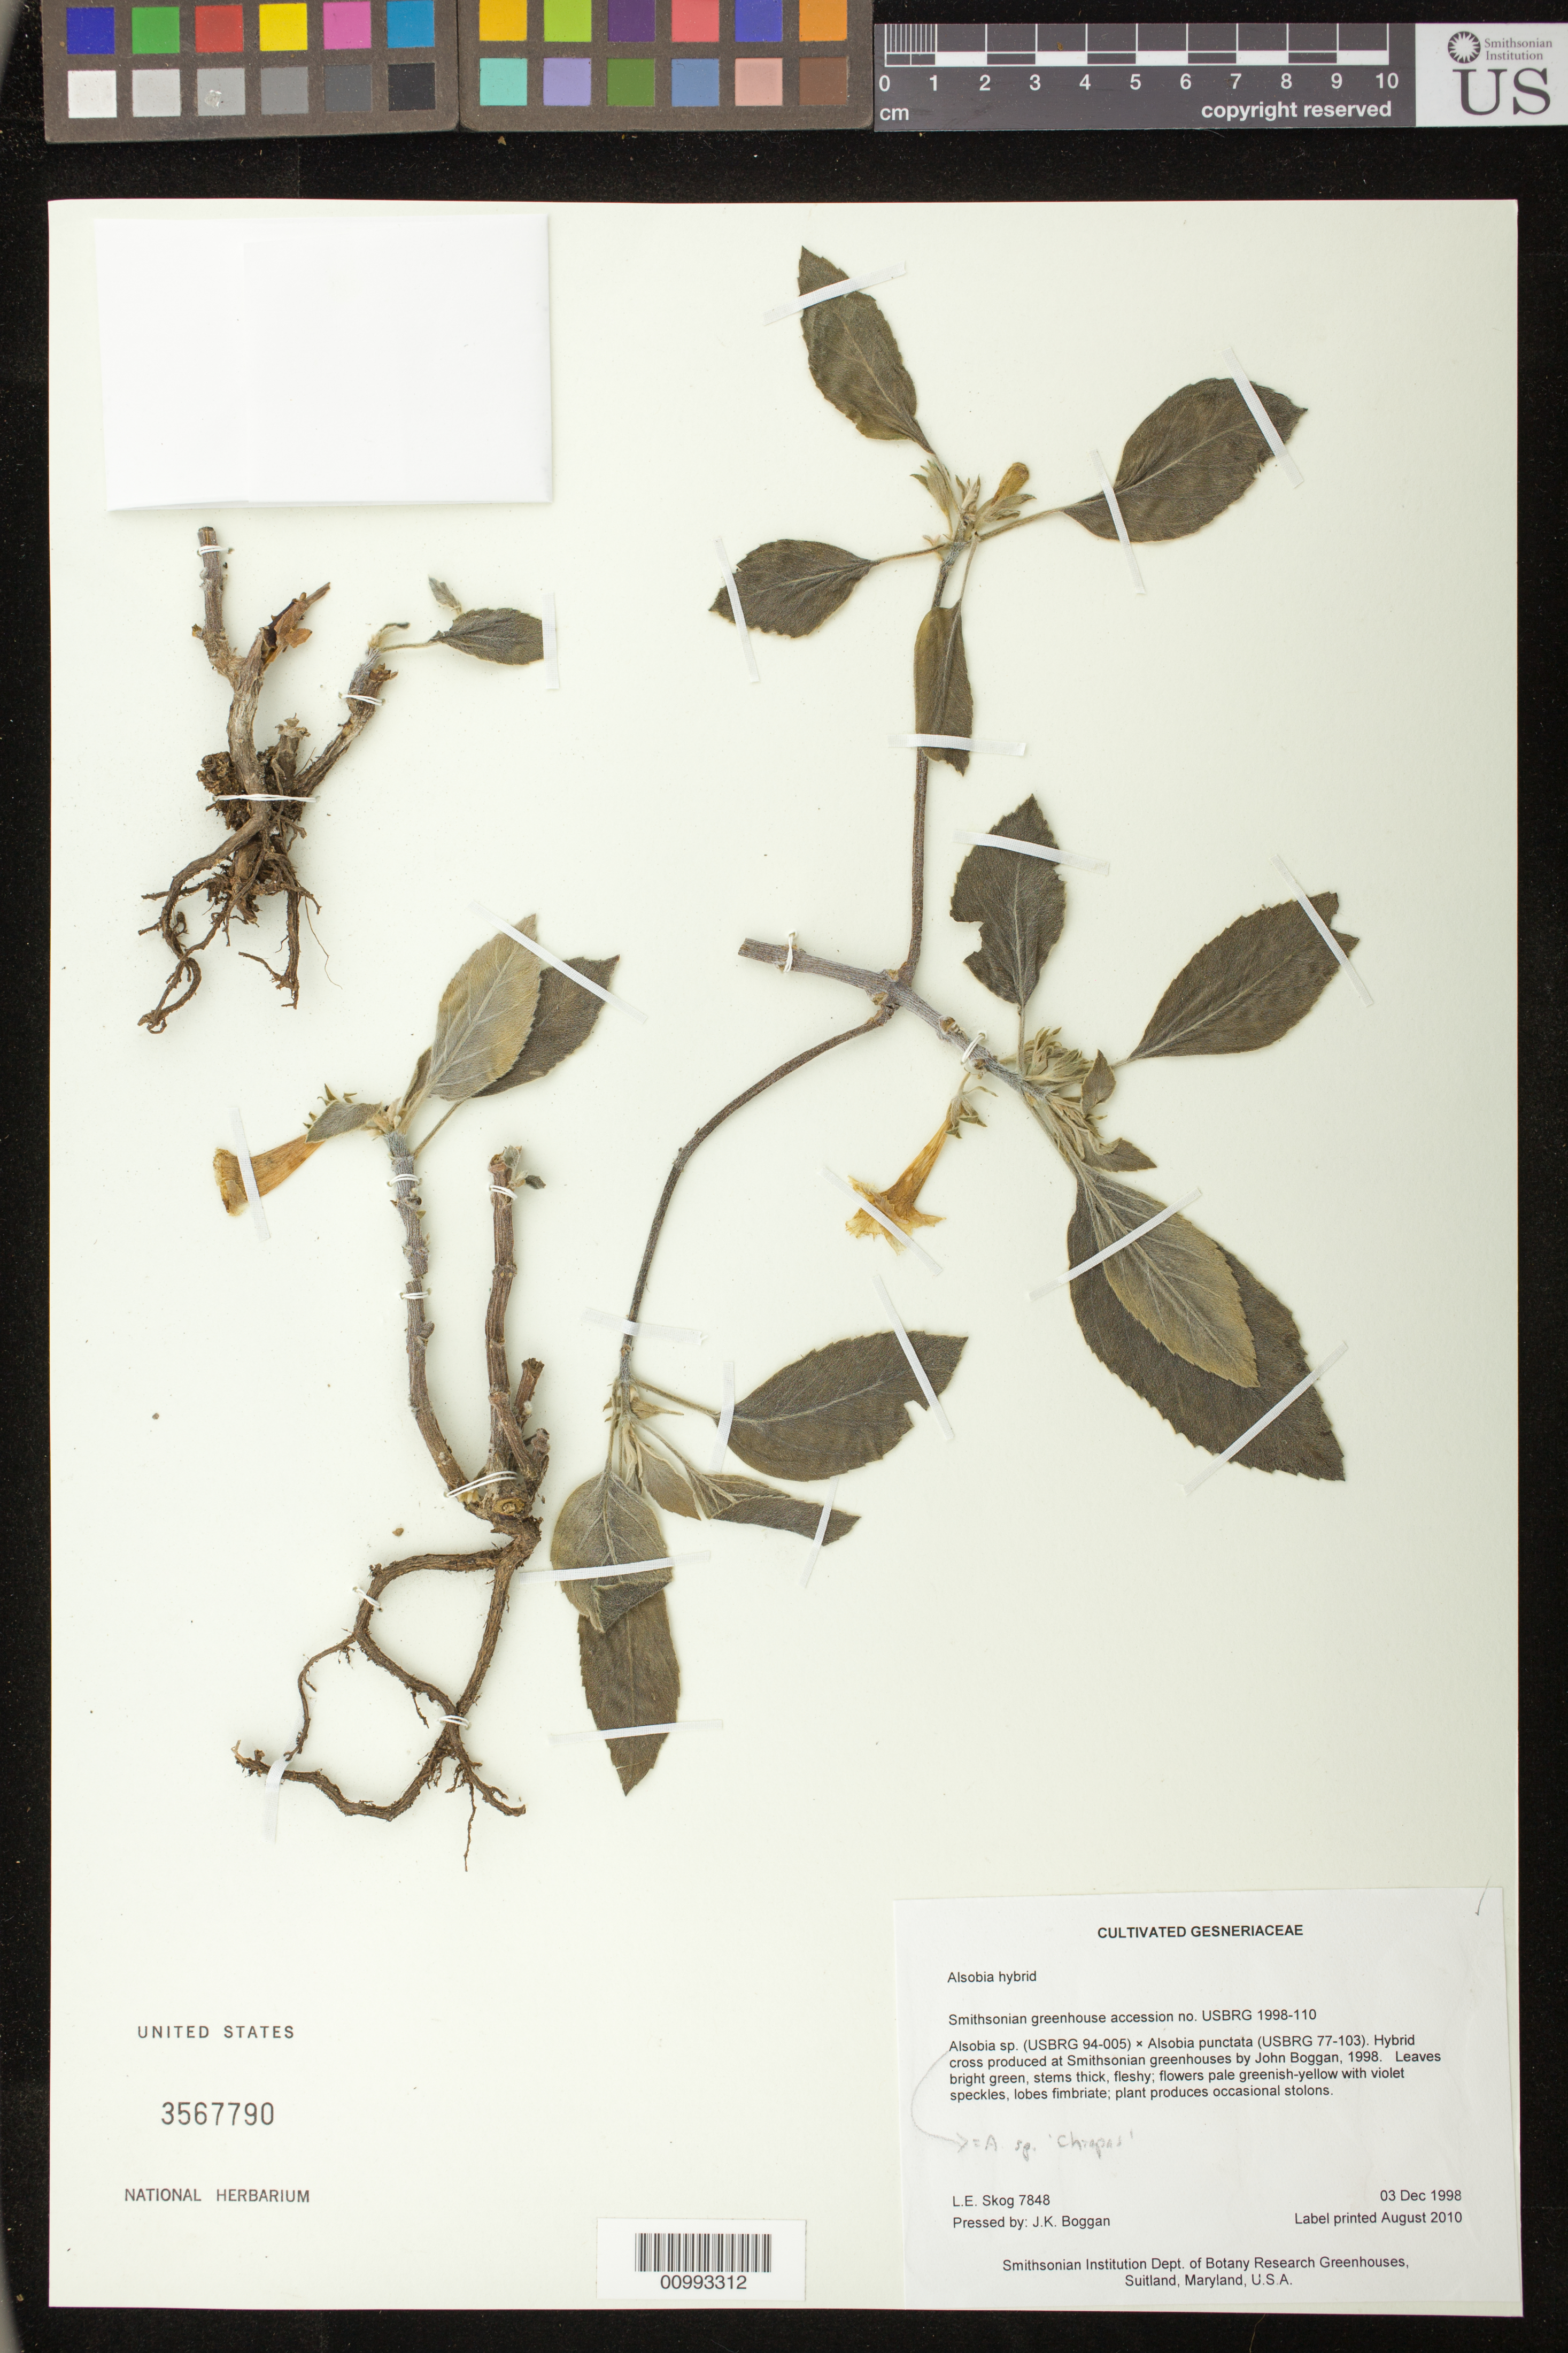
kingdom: Plantae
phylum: Tracheophyta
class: Magnoliopsida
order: Lamiales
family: Gesneriaceae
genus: Alsobia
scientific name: Alsobia hybrid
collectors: L. E. Skog & J. K. Boggan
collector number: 7848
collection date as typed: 03 Dec 1998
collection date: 1998-12-03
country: United States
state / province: Maryland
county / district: Prince George's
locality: Smithsonian Institution Dept. of Botany Research Greenhouses, Suitland, Maryland, U.S.A.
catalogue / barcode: US 3567790